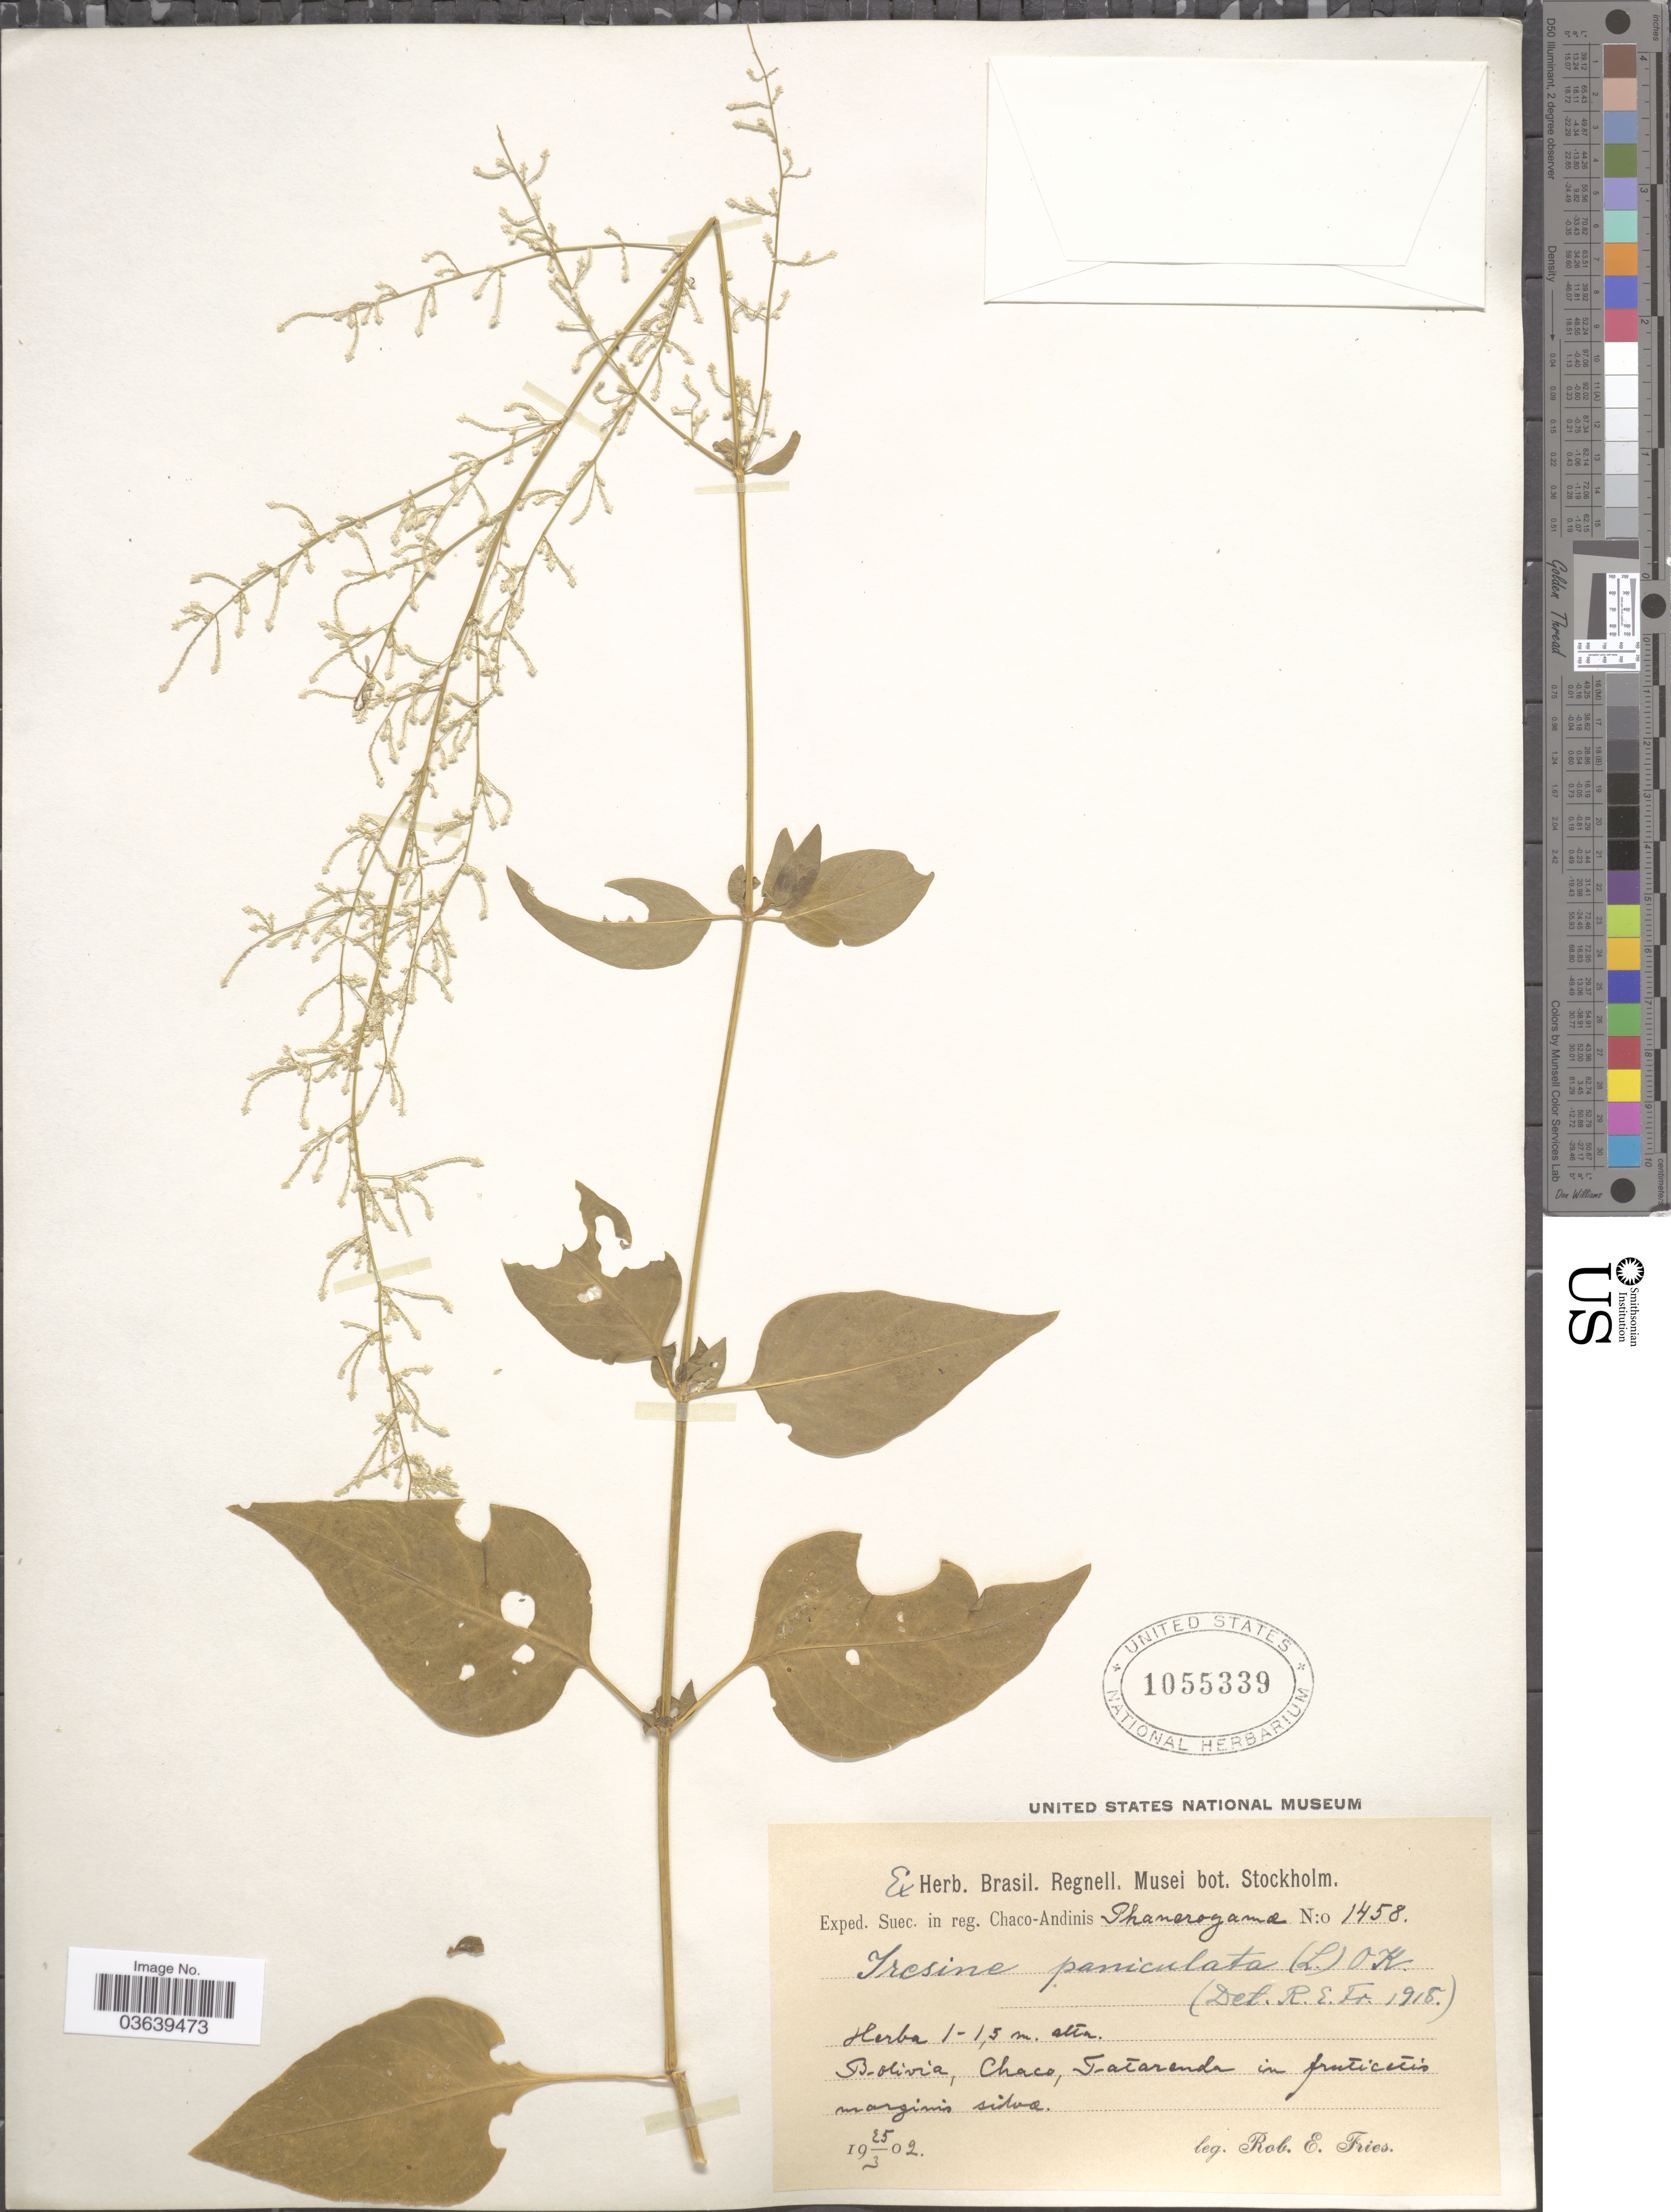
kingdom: Plantae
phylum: Tracheophyta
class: Magnoliopsida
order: Caryophyllales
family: Amaranthaceae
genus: Iresine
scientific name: Iresine celosia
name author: L.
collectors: R. E. Fries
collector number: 1458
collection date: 1902-03-25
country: Bolivia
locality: Suec. in ref. Chaco-Andinis Phanerogamæ. Chaco, Tatarenda.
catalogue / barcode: US 1055339